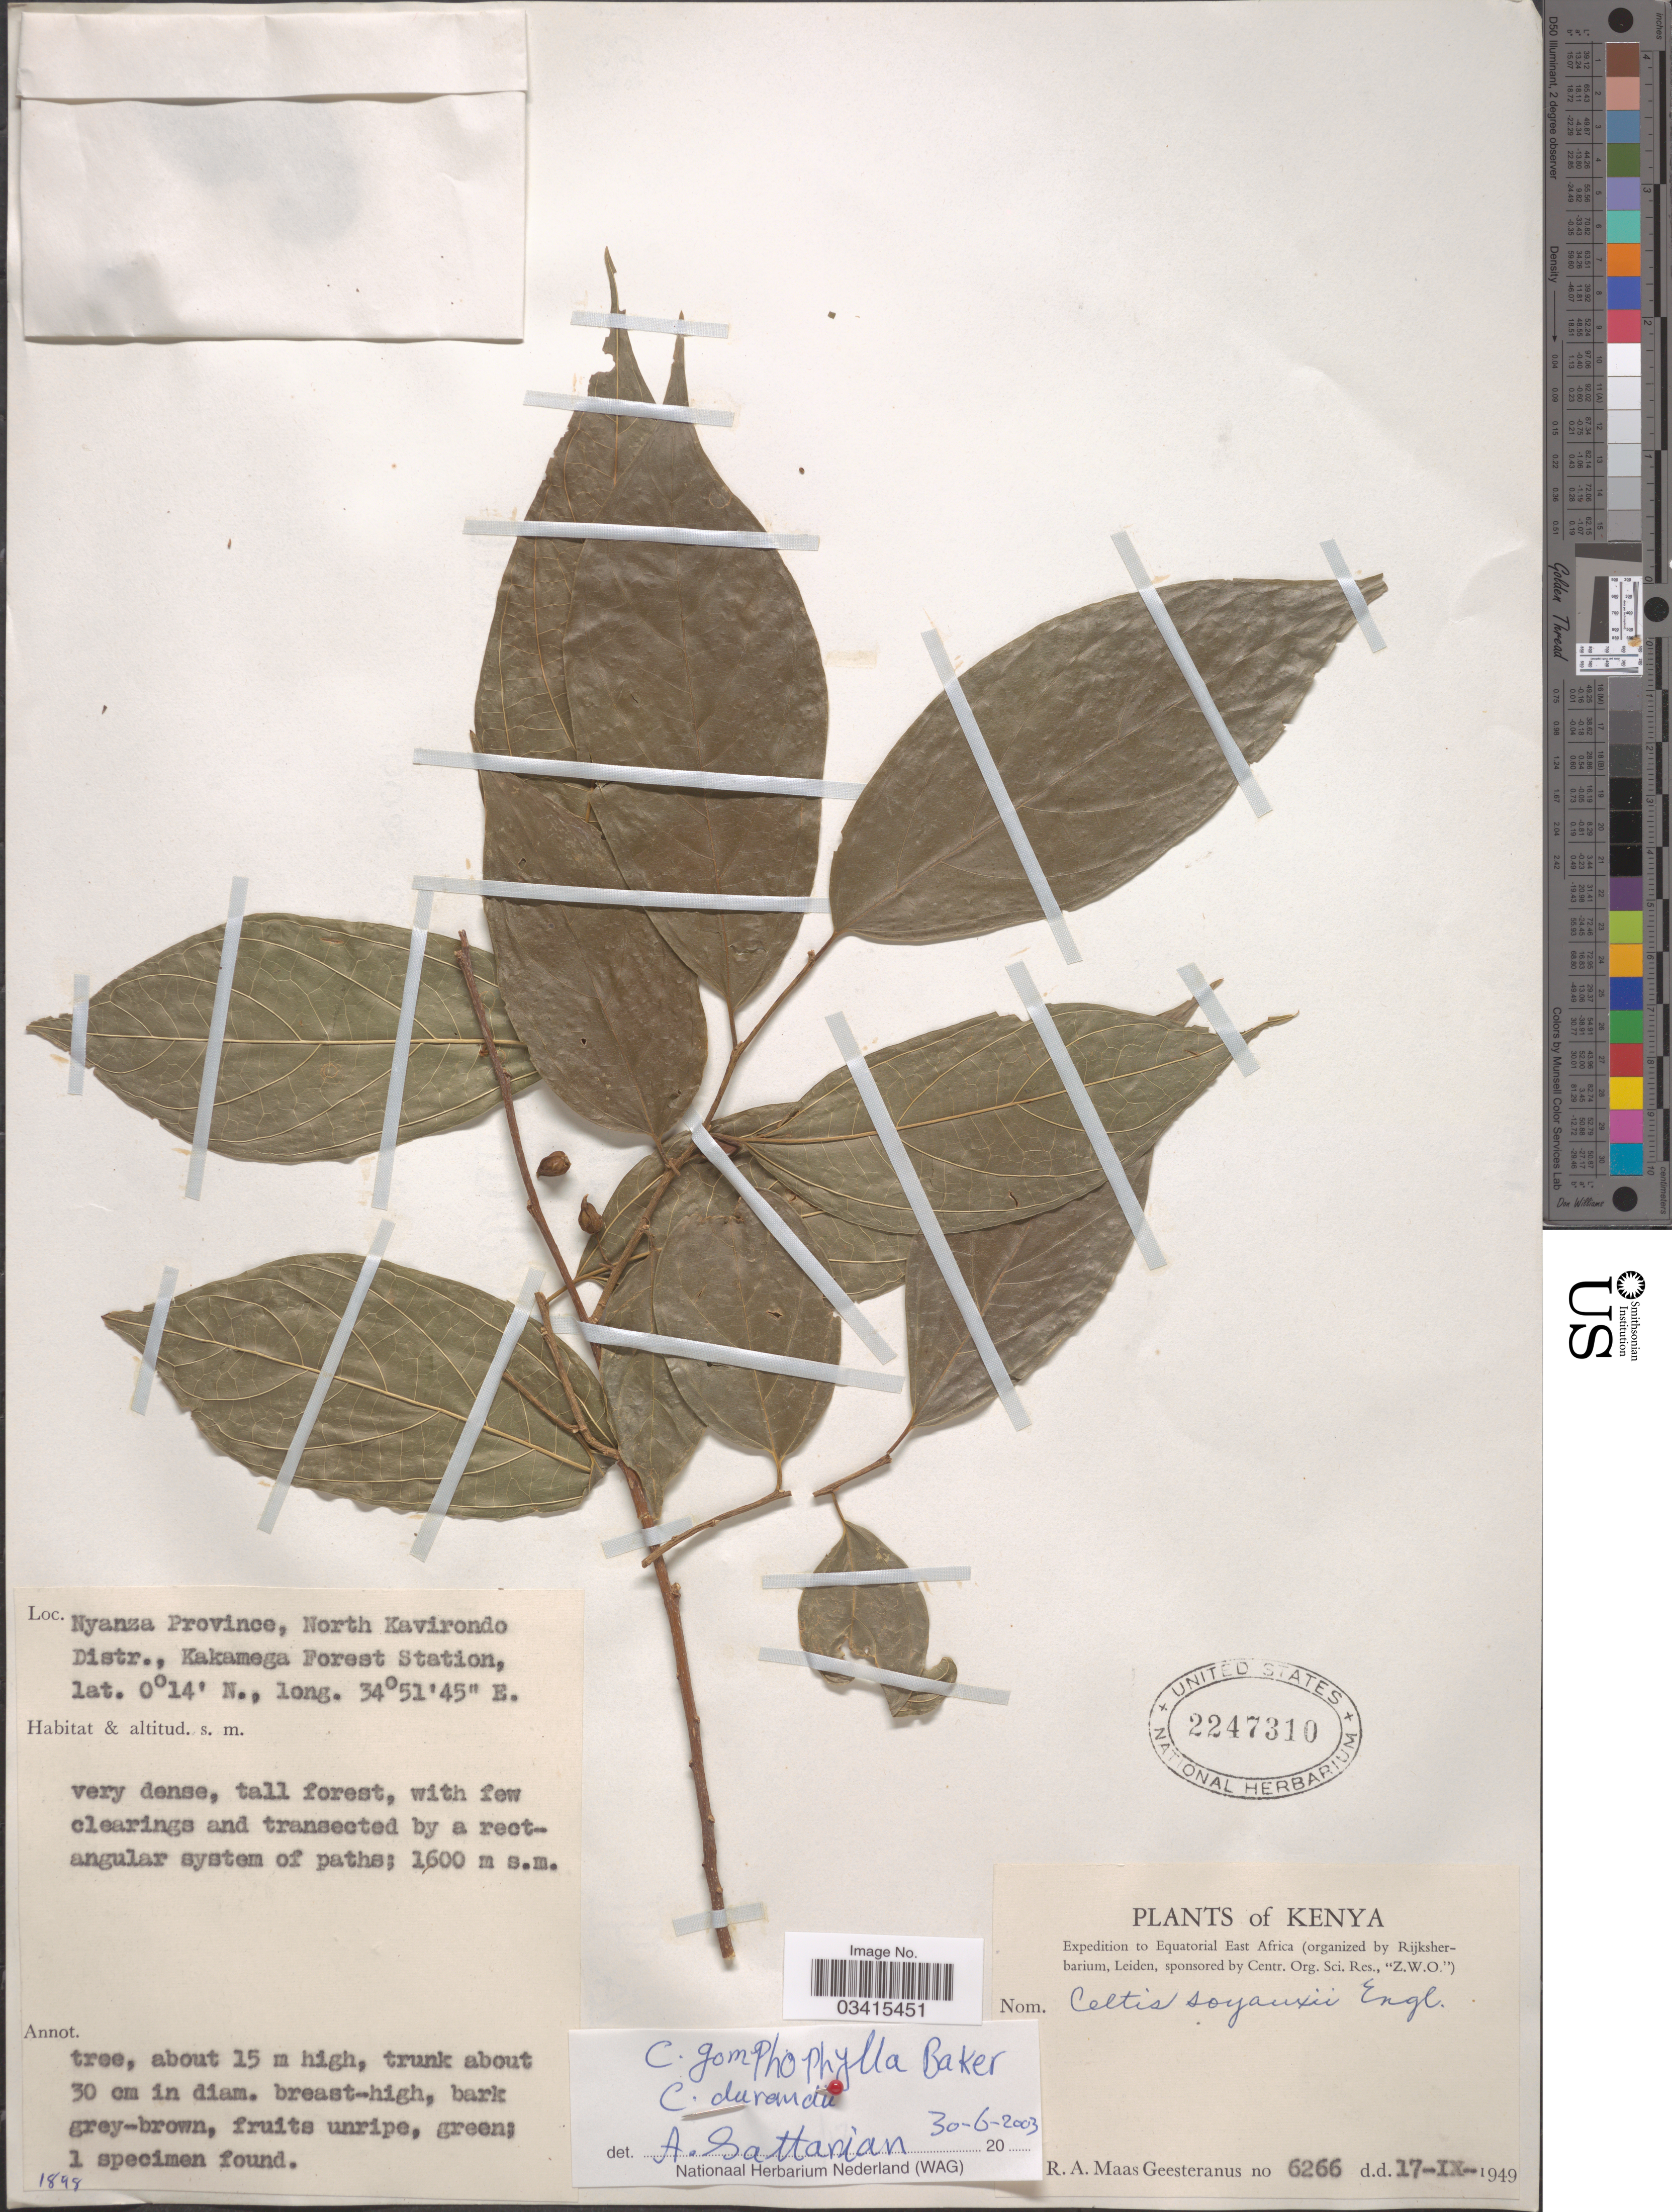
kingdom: Plantae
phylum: Tracheophyta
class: Magnoliopsida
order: Rosales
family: Cannabaceae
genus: Celtis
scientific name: Celtis gomphophylla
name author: Baker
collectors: R. A. Maas Geesteranus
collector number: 6266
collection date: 1949-09-17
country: Kenya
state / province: Kakamega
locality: Equatorial East Africa. Nyanza Province, North Kavirondo Distr., Kakamega Forest Station.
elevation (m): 1600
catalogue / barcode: US 2247310